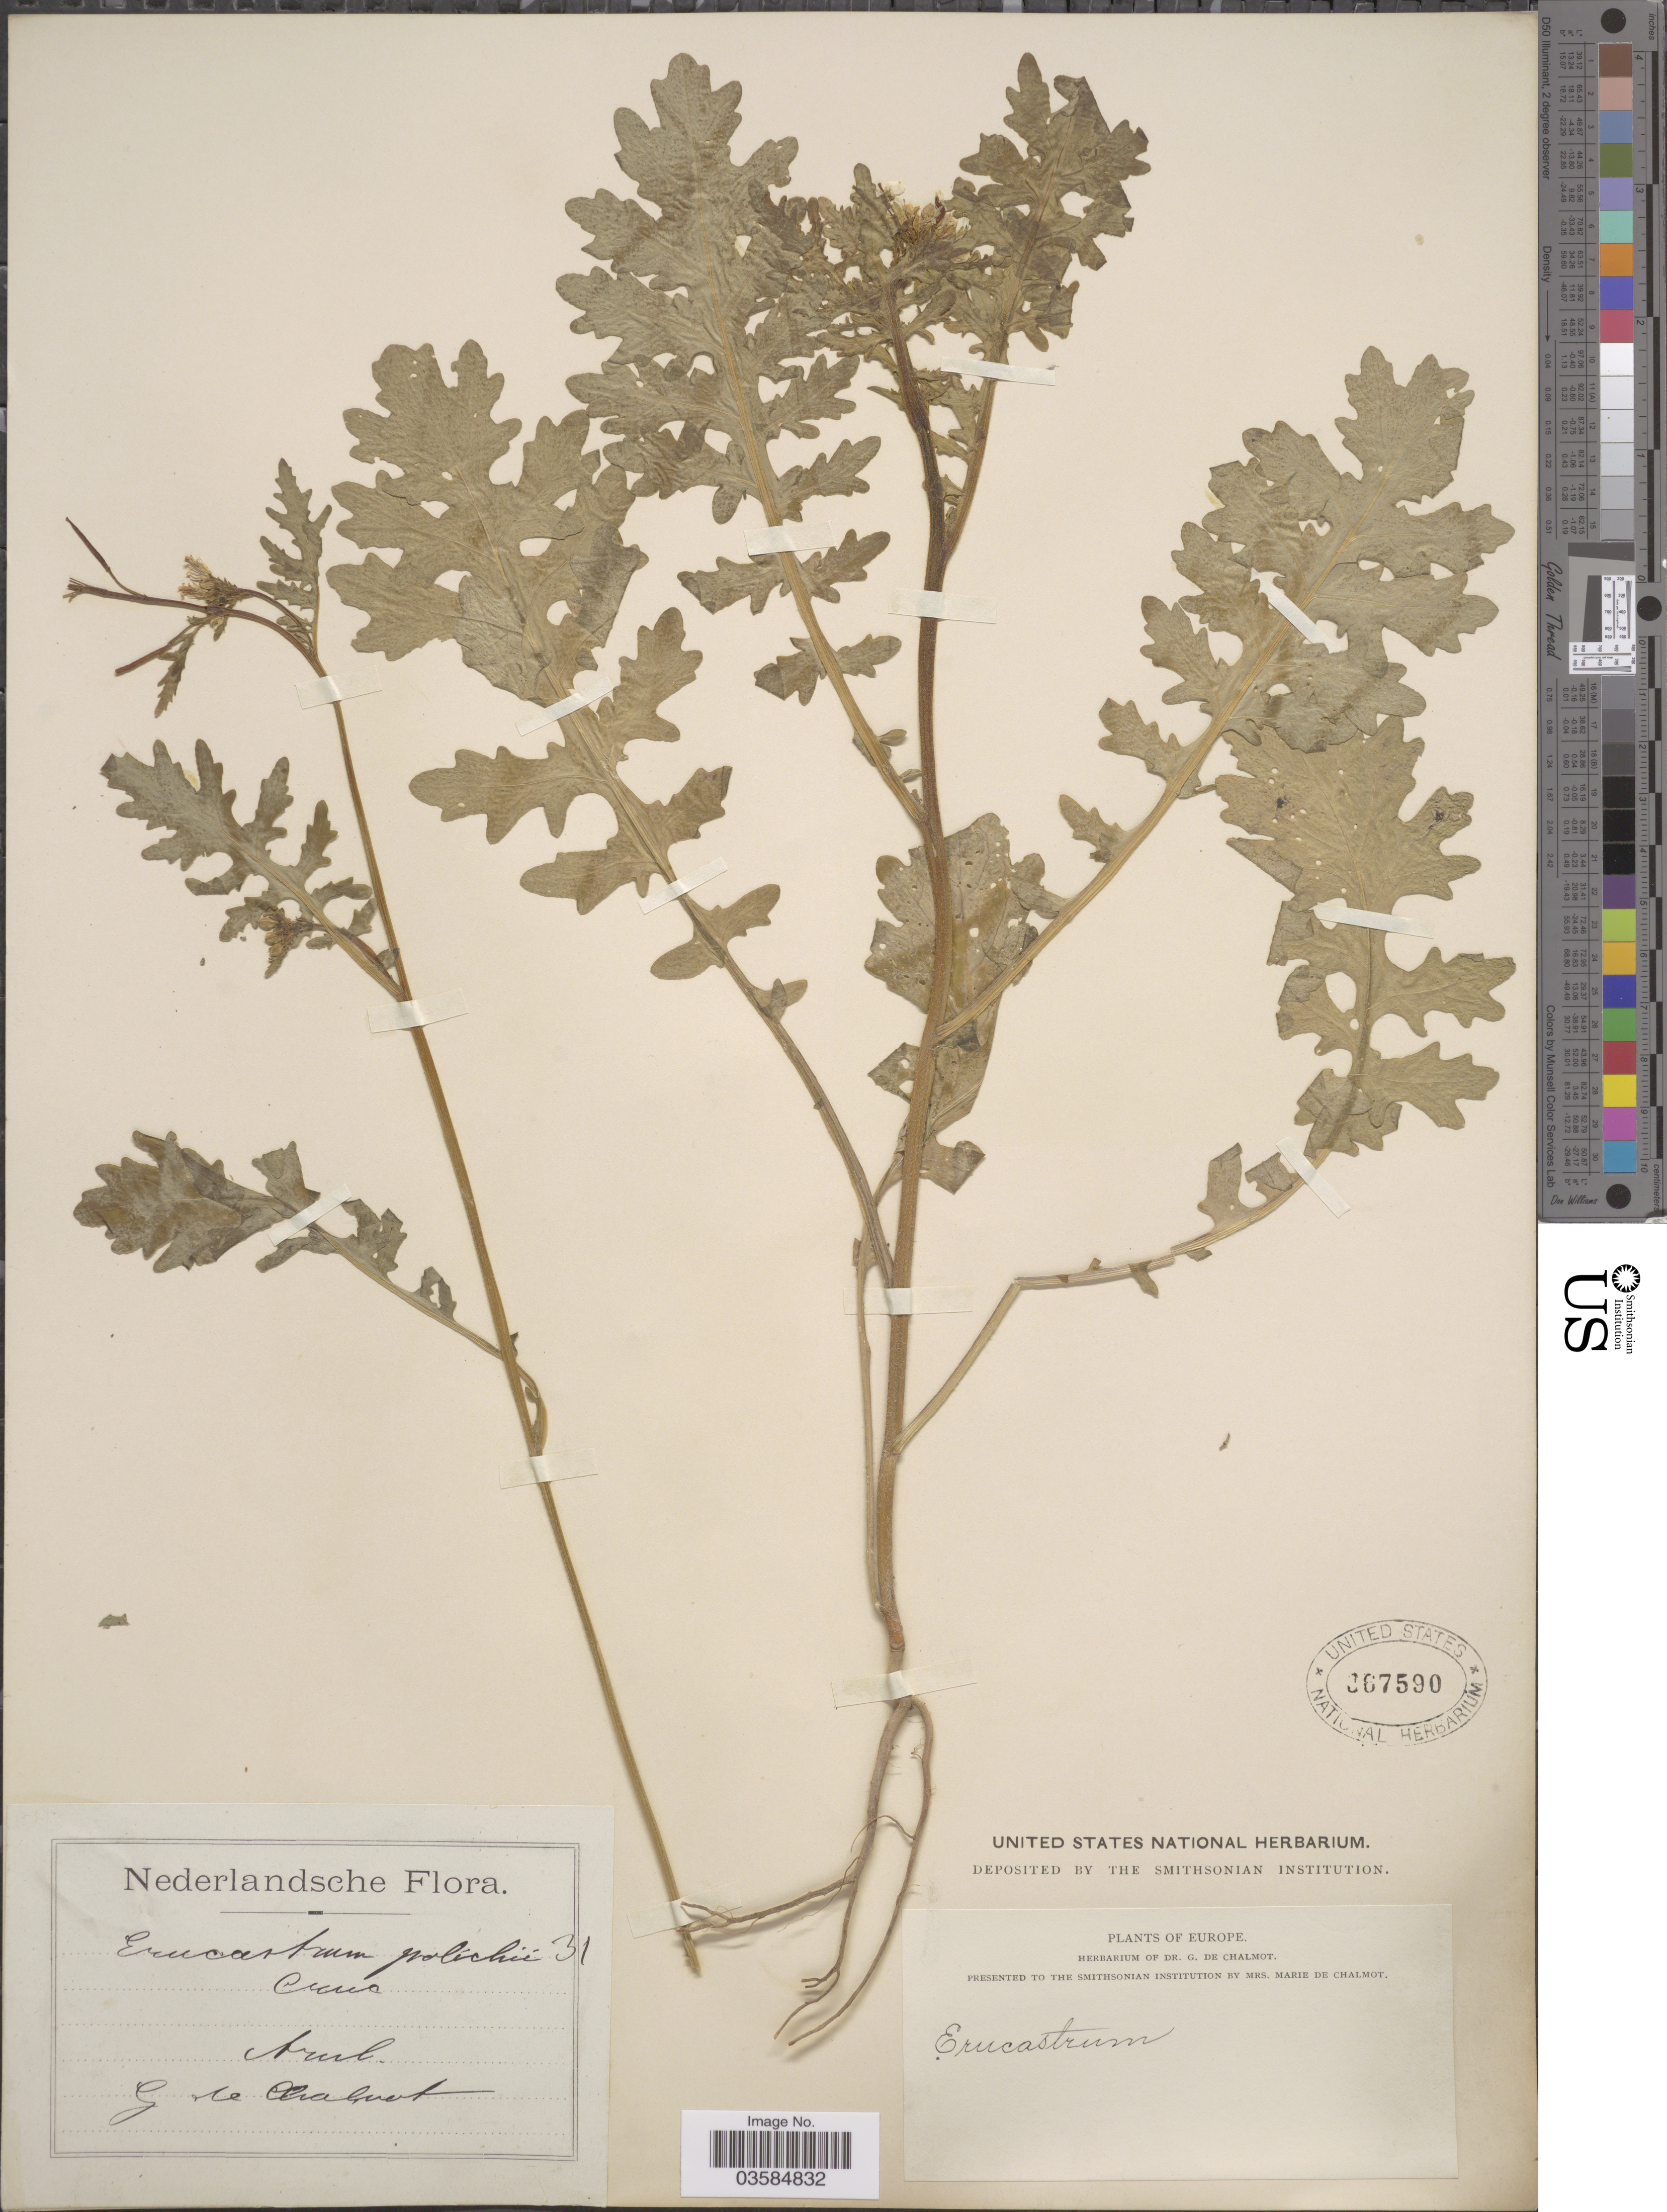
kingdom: Plantae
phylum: Tracheophyta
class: Magnoliopsida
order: Brassicales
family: Brassicaceae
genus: Erucastrum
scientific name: Erucastrum pollichii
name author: Schimp. & Spenn.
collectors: G. de Chalmot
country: Netherlands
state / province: Gelderland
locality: Arnh.